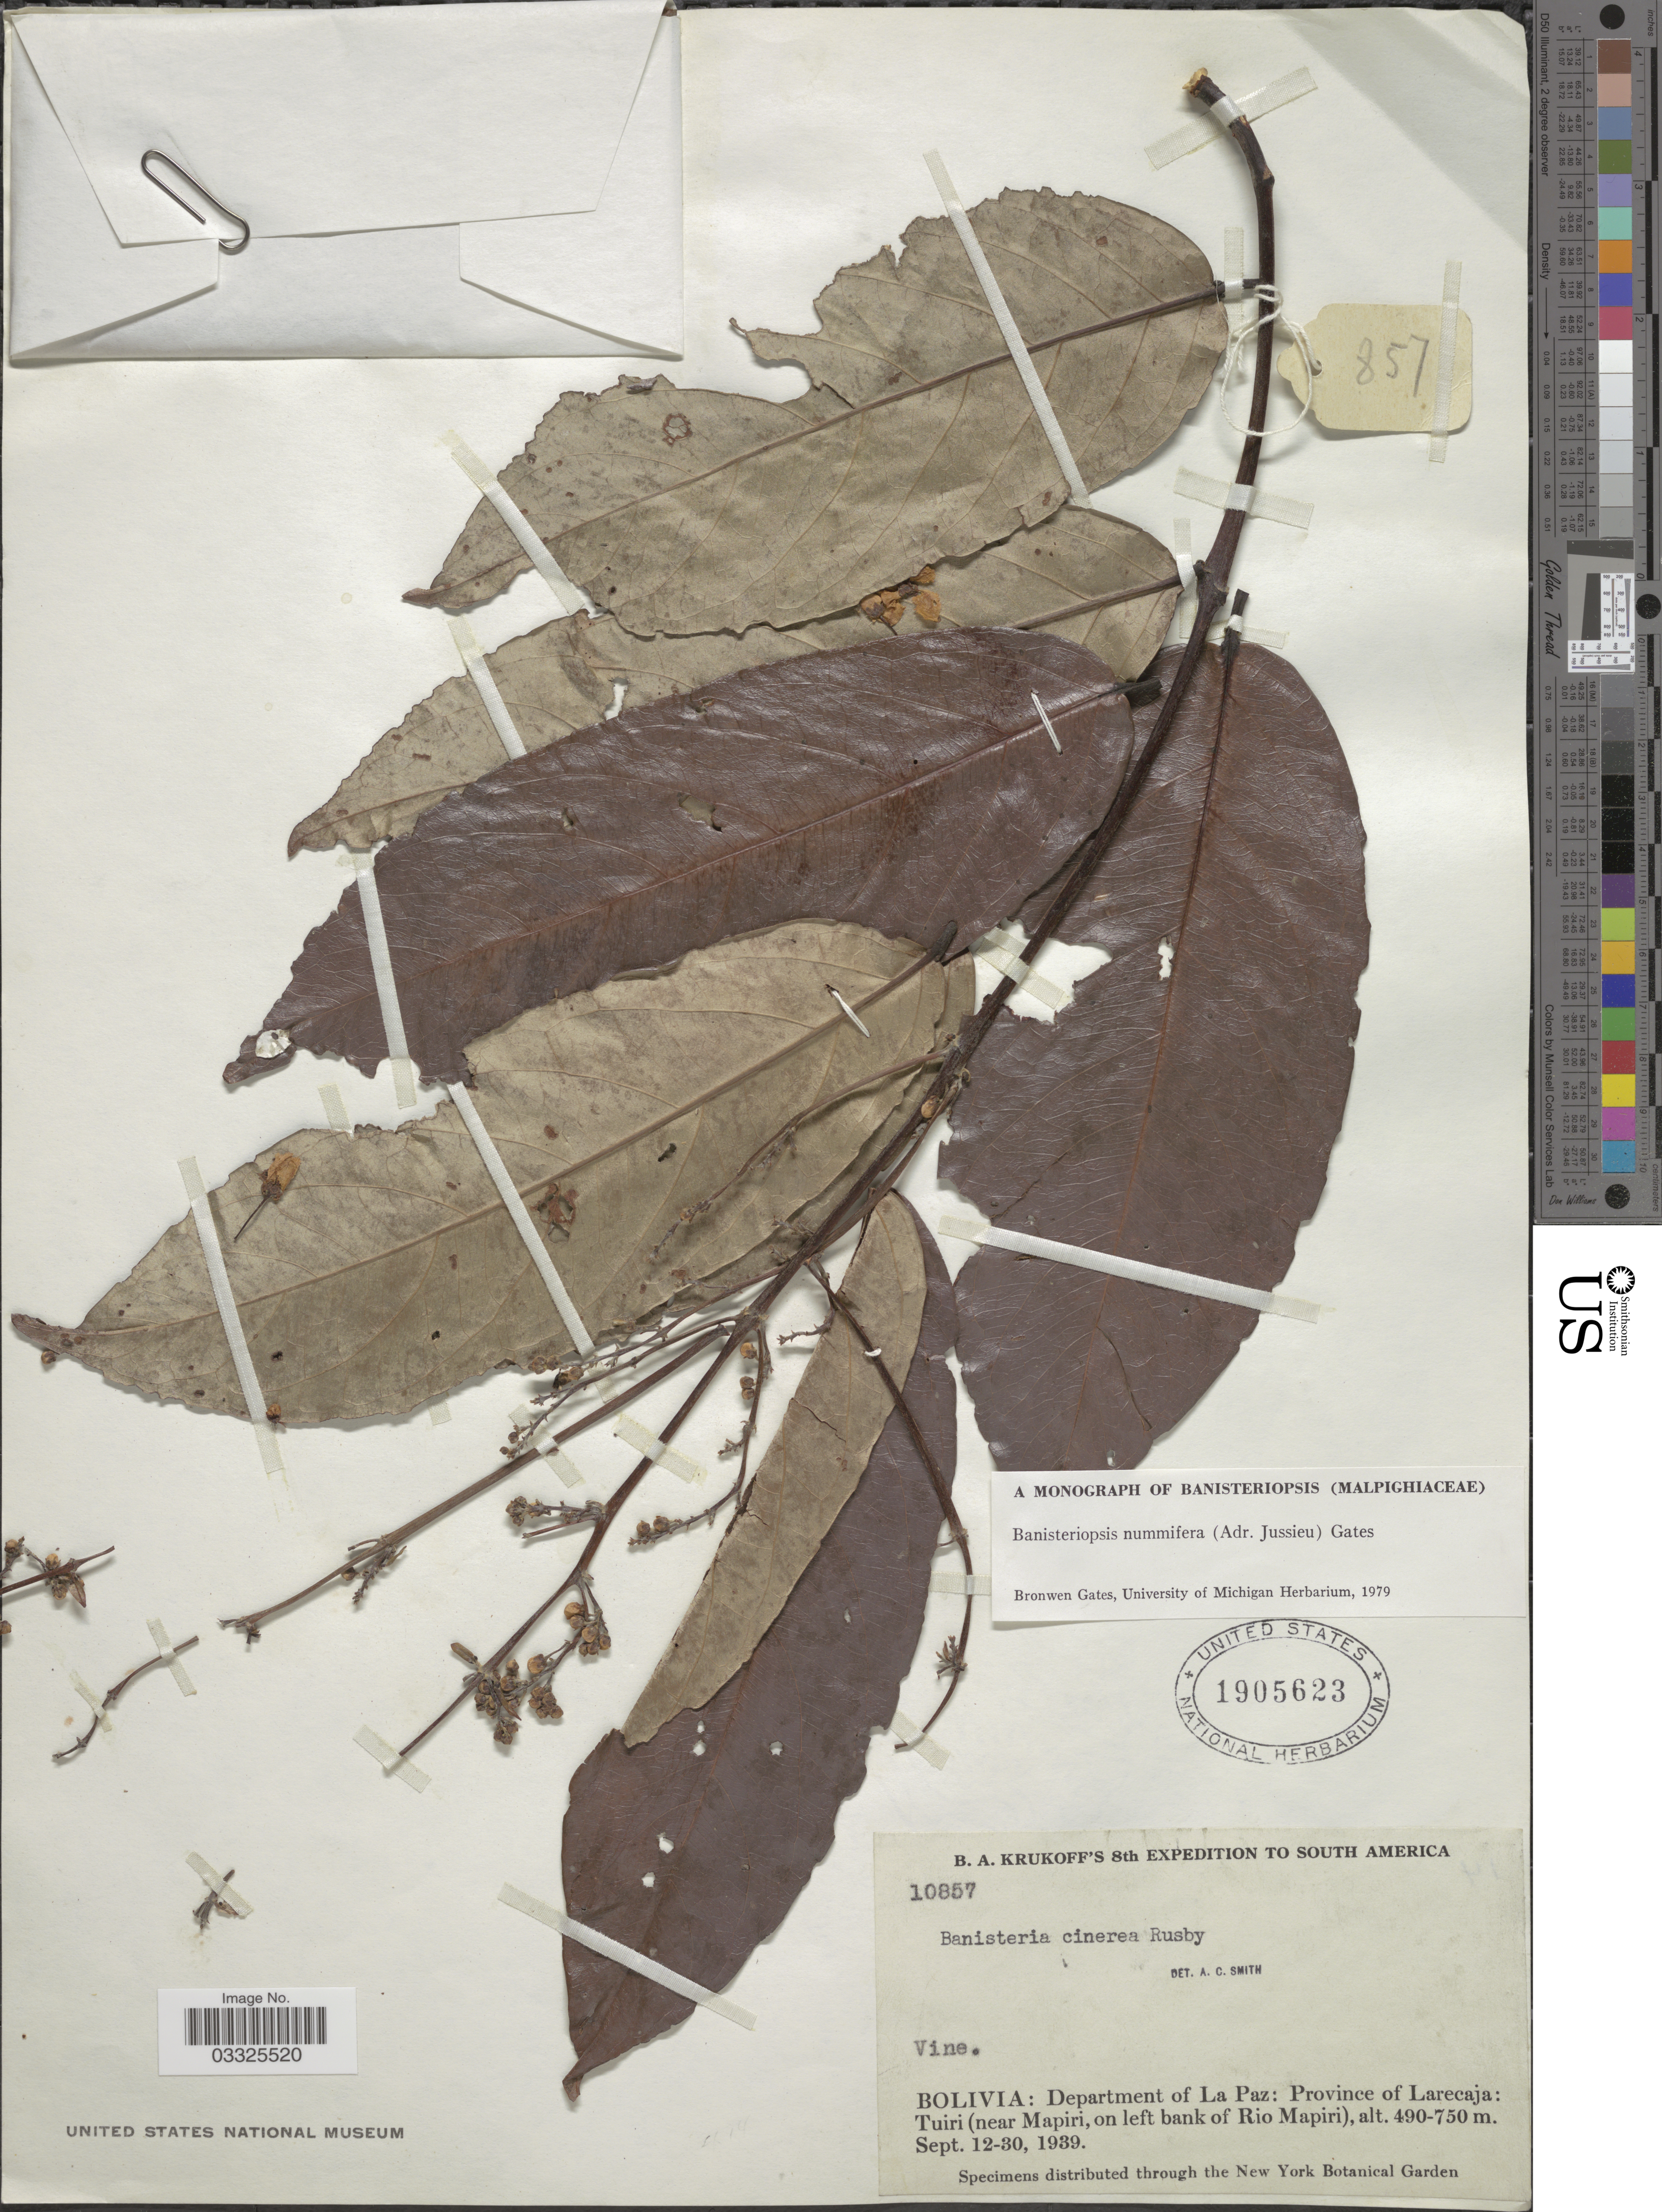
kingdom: Plantae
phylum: Tracheophyta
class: Magnoliopsida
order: Malpighiales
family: Malpighiaceae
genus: Banisteriopsis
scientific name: Banisteriopsis nummifera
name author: (A. Juss.) B. Gates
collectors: B. A. Krukoff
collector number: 10857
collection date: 1939-09-12/1939-09-30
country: Bolivia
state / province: La Paz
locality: Department of La Paz: Province of Larecaja: Tuiri (near Mapiri, on left bank of Rio Mapiri).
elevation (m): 490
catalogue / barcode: US 1905623